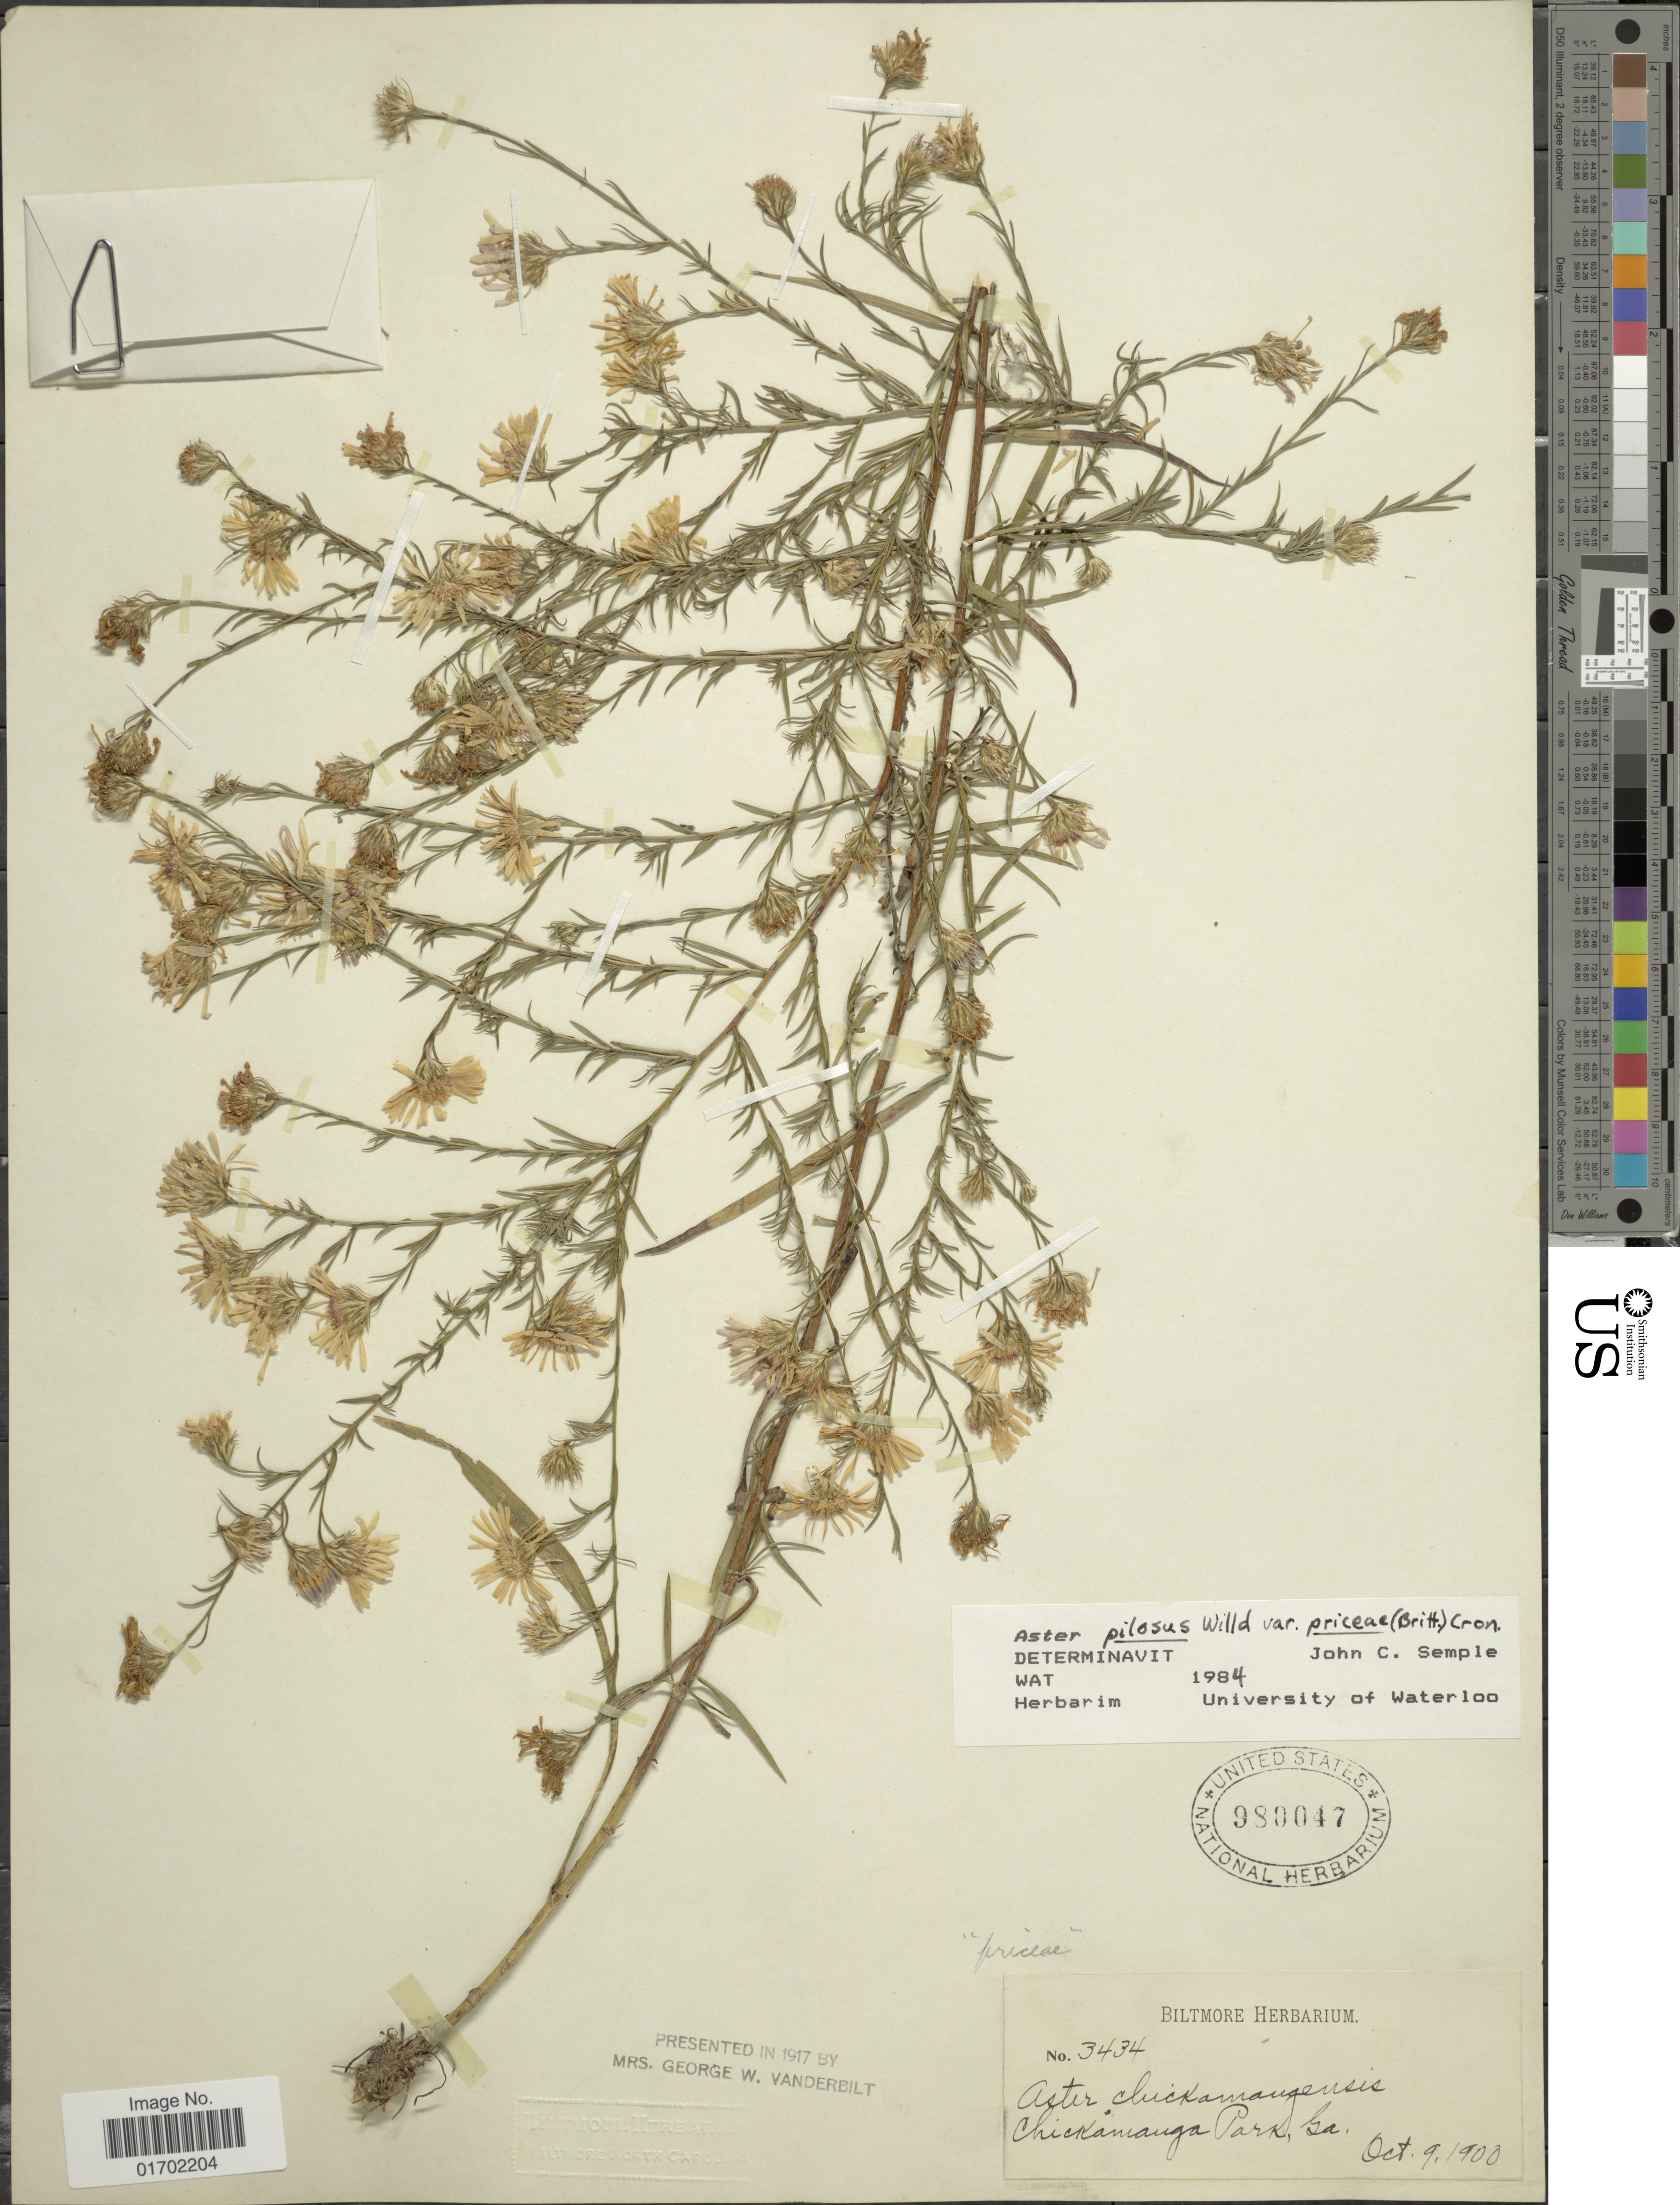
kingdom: Plantae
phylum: Tracheophyta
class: Magnoliopsida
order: Asterales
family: Asteraceae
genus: Symphyotrichum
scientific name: Symphyotrichum pilosum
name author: (Willd.) G.L. Nesom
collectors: ex herb. Biltmore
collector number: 3434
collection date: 1900-10-09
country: United States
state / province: Georgia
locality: Chickamanga Park, Ga.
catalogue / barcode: US 980047